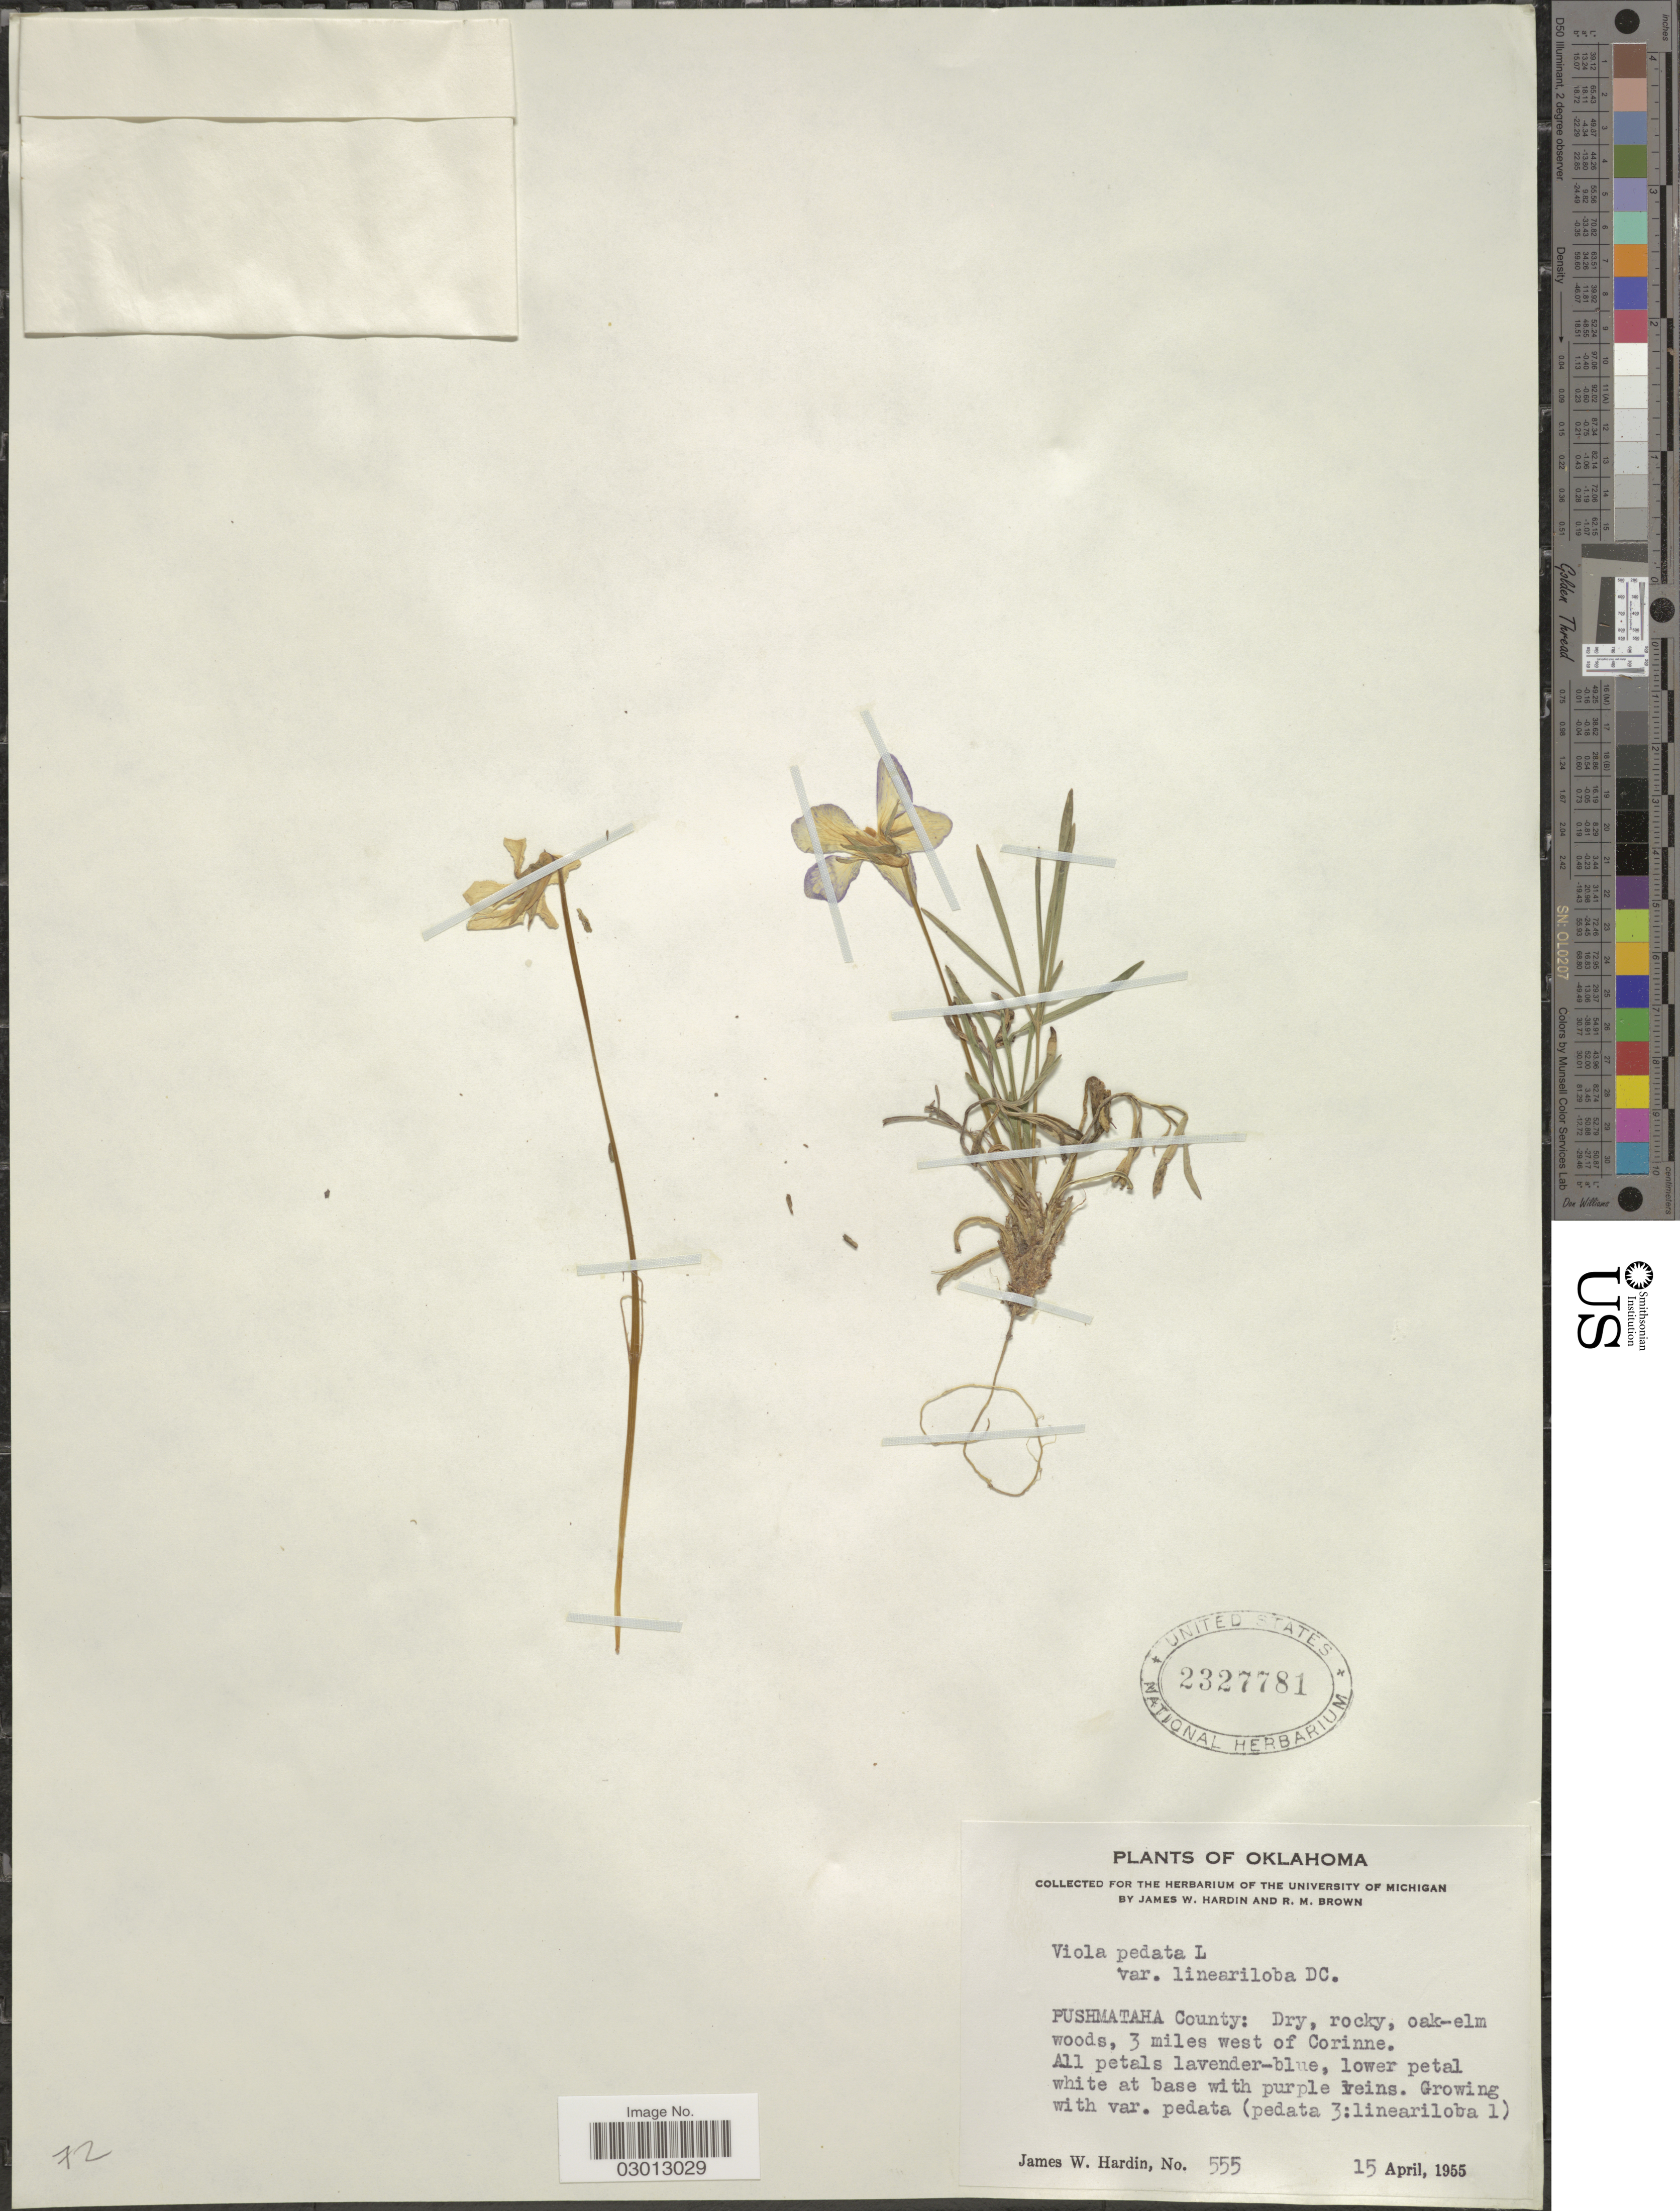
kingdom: Plantae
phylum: Tracheophyta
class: Magnoliopsida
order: Malpighiales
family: Violaceae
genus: Viola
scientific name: Viola pedata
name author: L.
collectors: J. W. Hardin & R. Brown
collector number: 555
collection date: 1955-04-15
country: United States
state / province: Oklahoma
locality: Pushmataha County: Dry, rocky, oak-elm woods, 3 miles west of Corinne.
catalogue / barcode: US 2327781